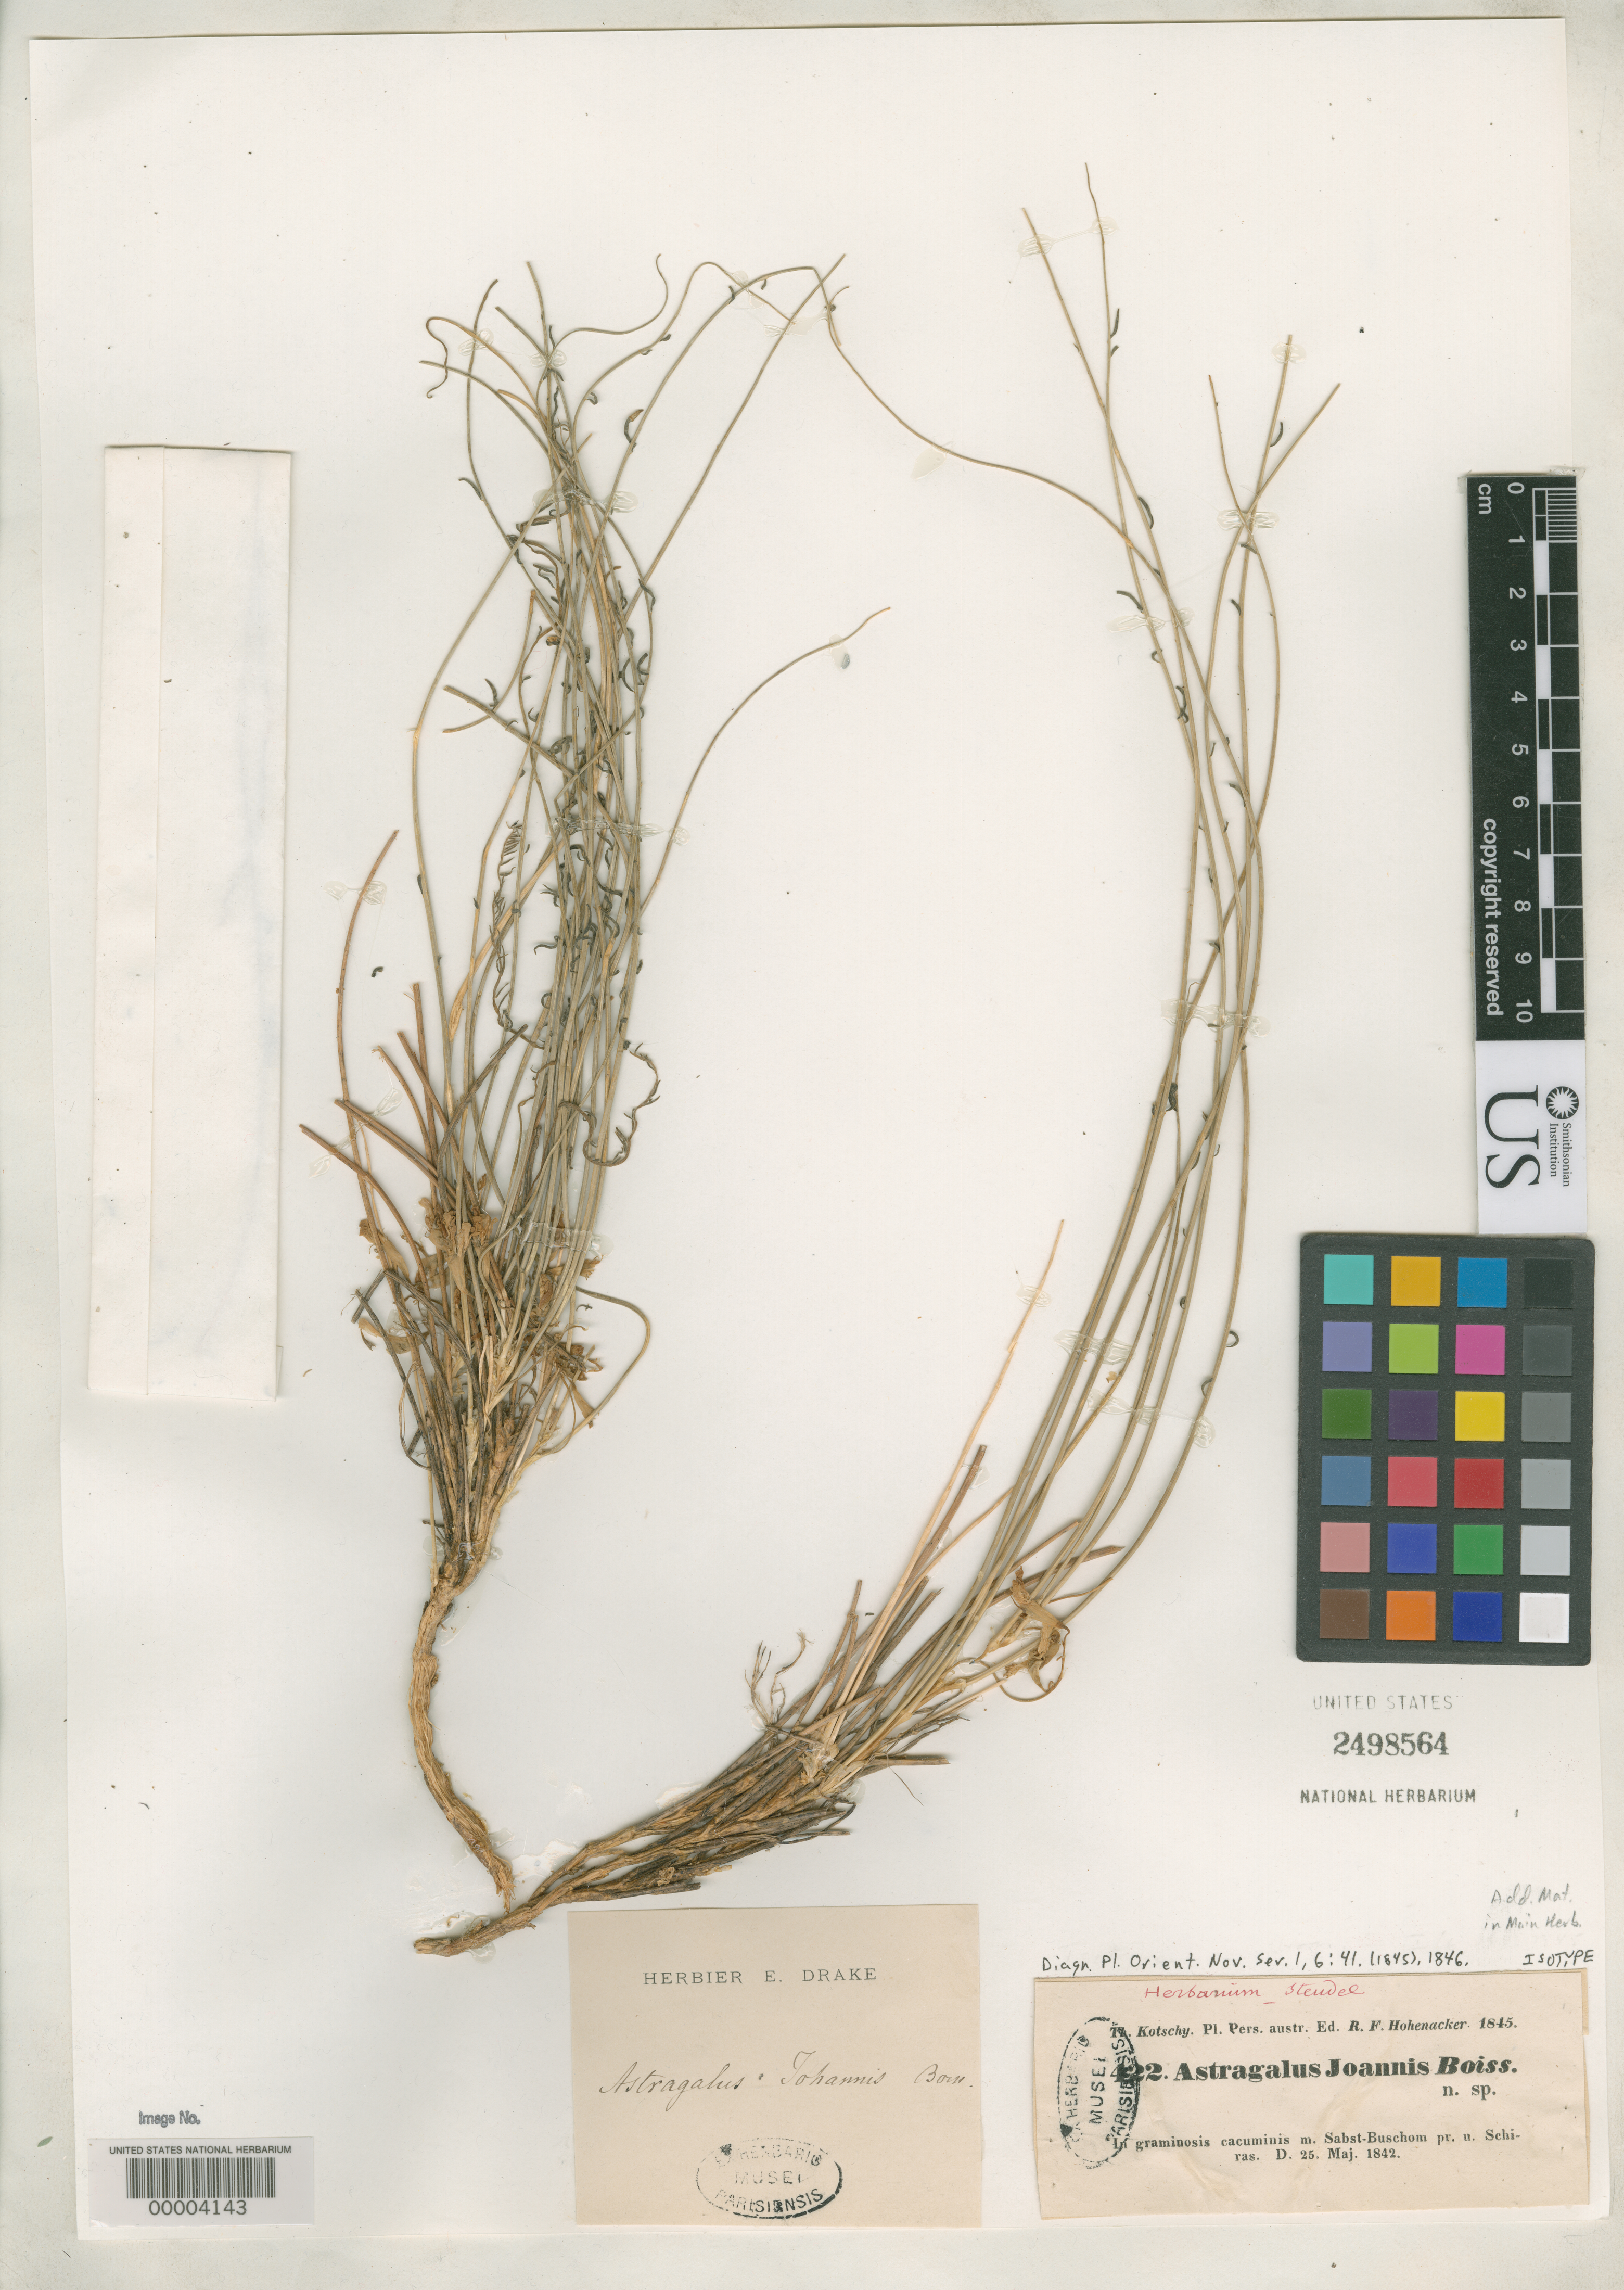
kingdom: Plantae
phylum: Tracheophyta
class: Magnoliopsida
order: Fabales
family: Fabaceae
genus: Astragalus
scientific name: Astragalus johannis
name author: Boiss.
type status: Isotype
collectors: K. G. Kotschy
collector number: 422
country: Iran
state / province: Fars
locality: Shiraz; (country as "Persia").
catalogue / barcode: US 2498564